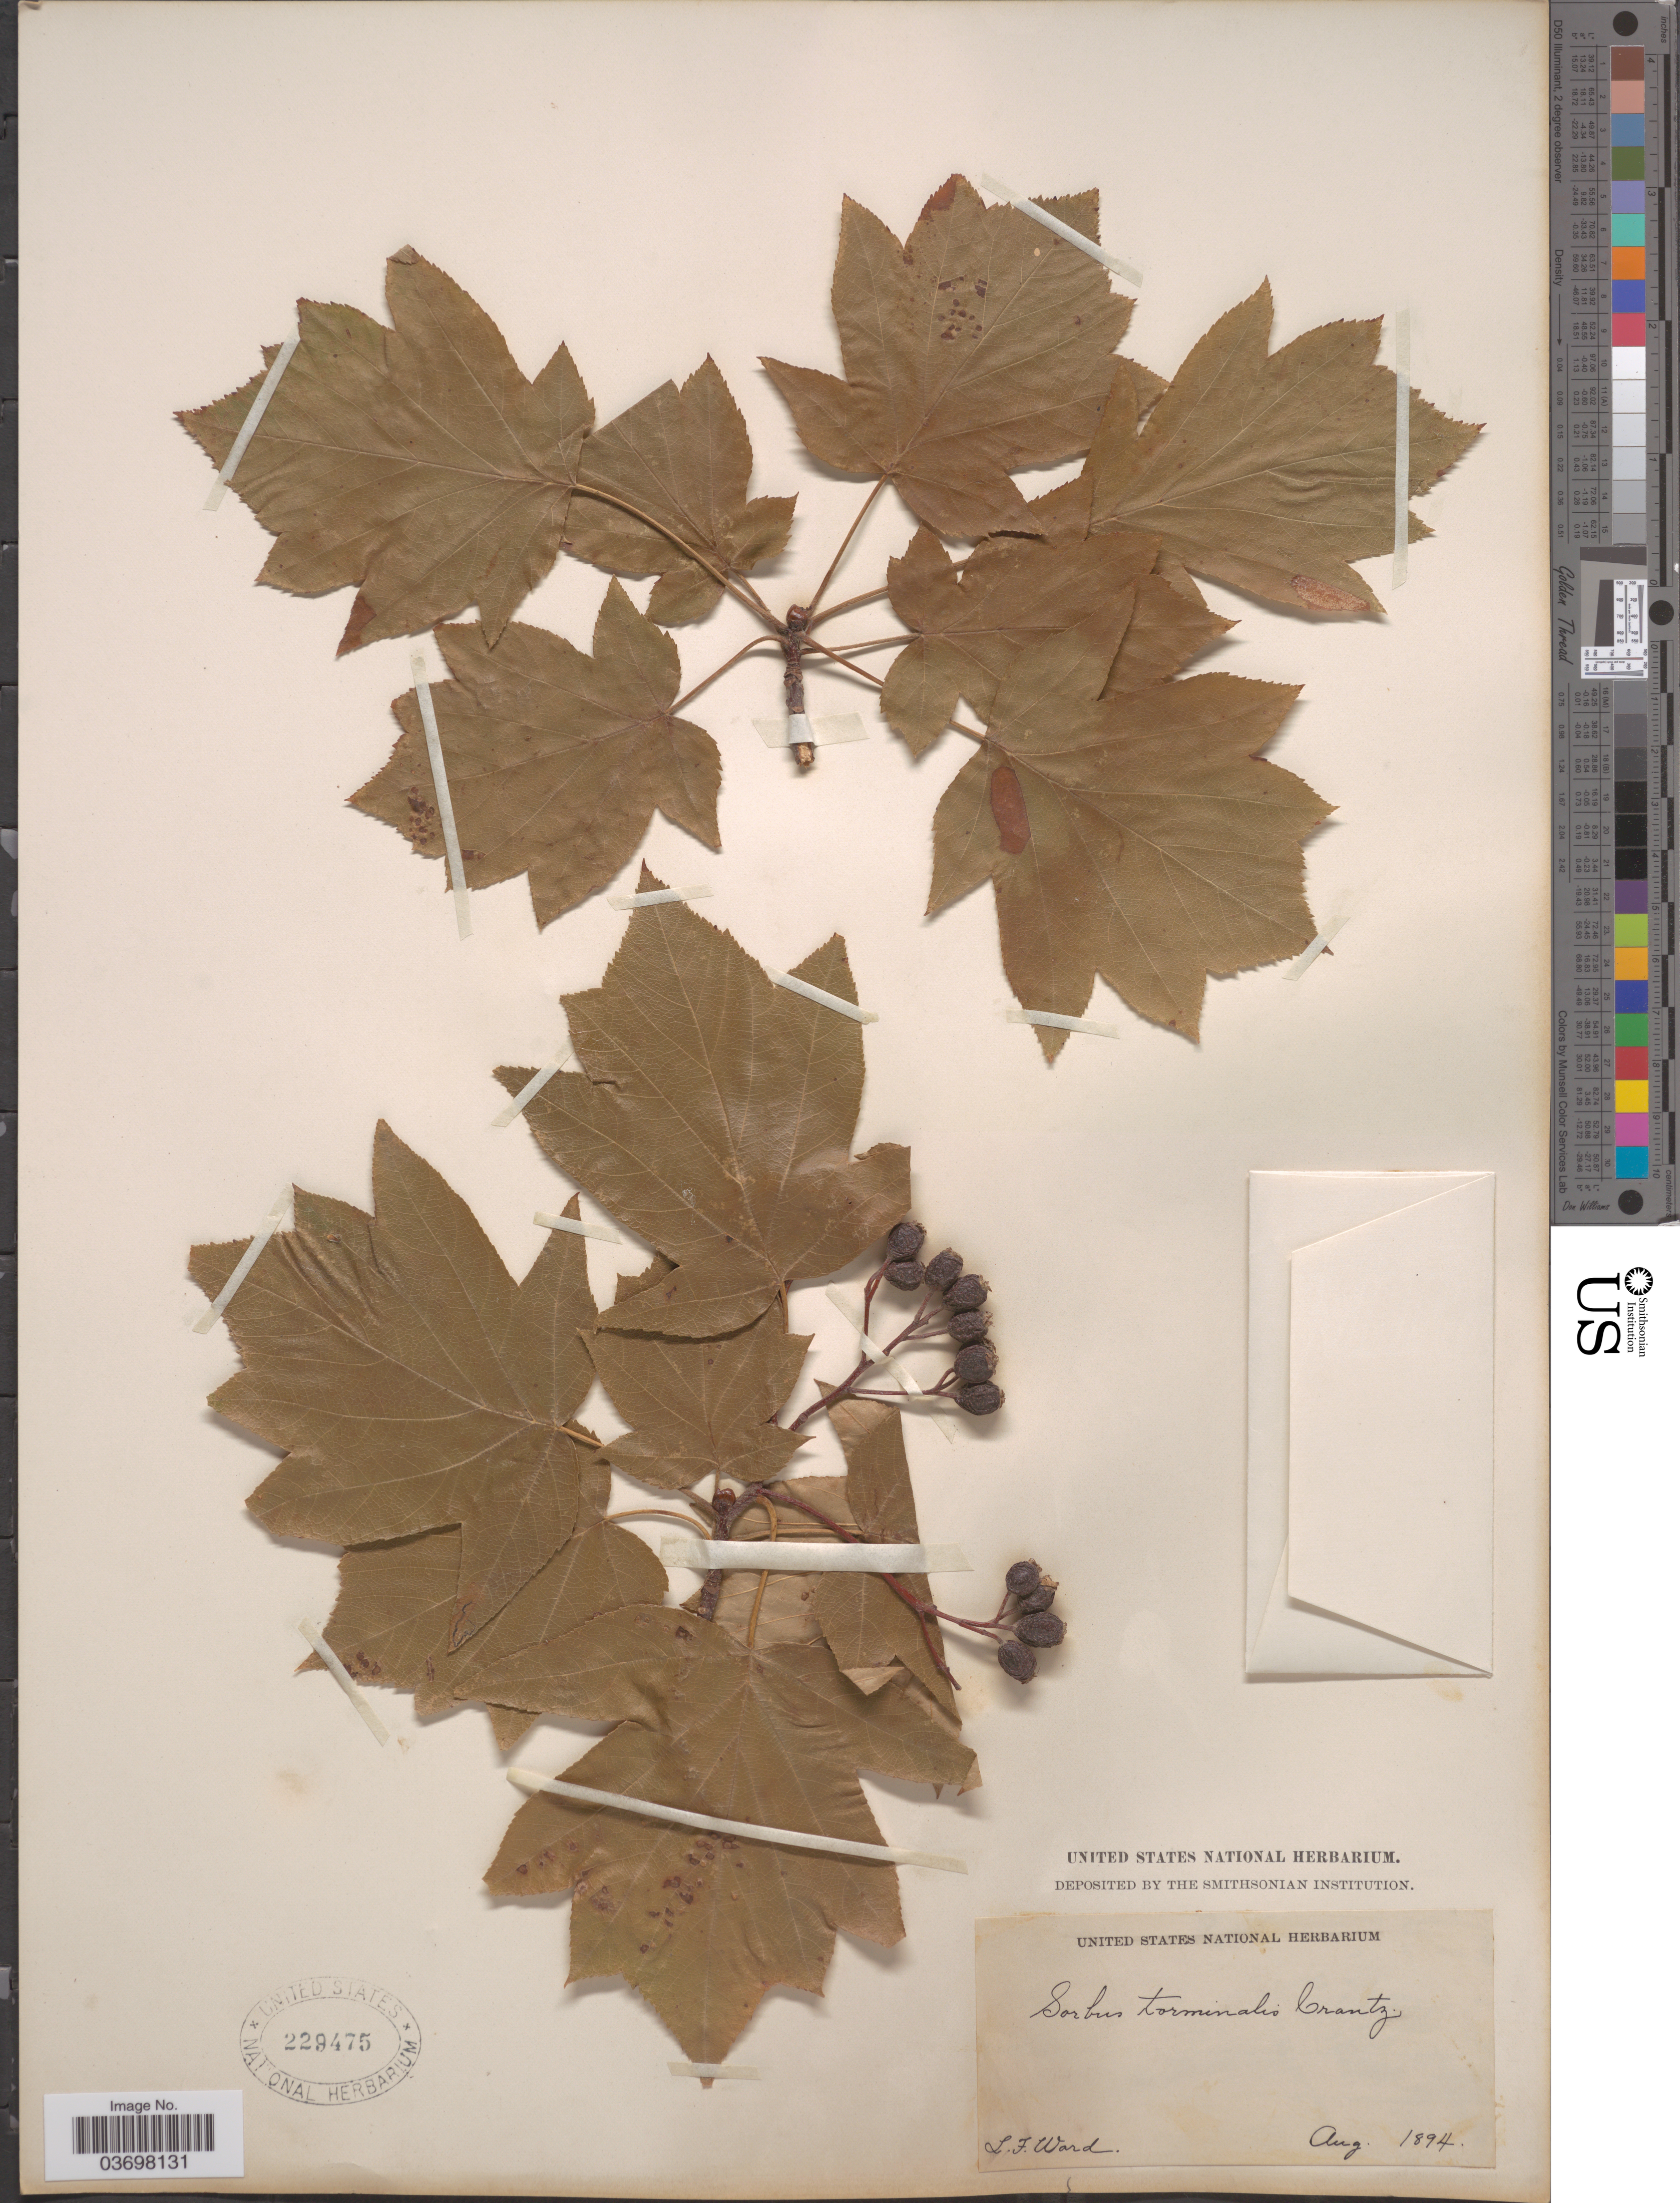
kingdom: Plantae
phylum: Tracheophyta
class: Magnoliopsida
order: Rosales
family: Rosaceae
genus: Sorbus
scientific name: Sorbus torminalis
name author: (L.) Crantz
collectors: L. Ward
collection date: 1894-08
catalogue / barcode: US 229475